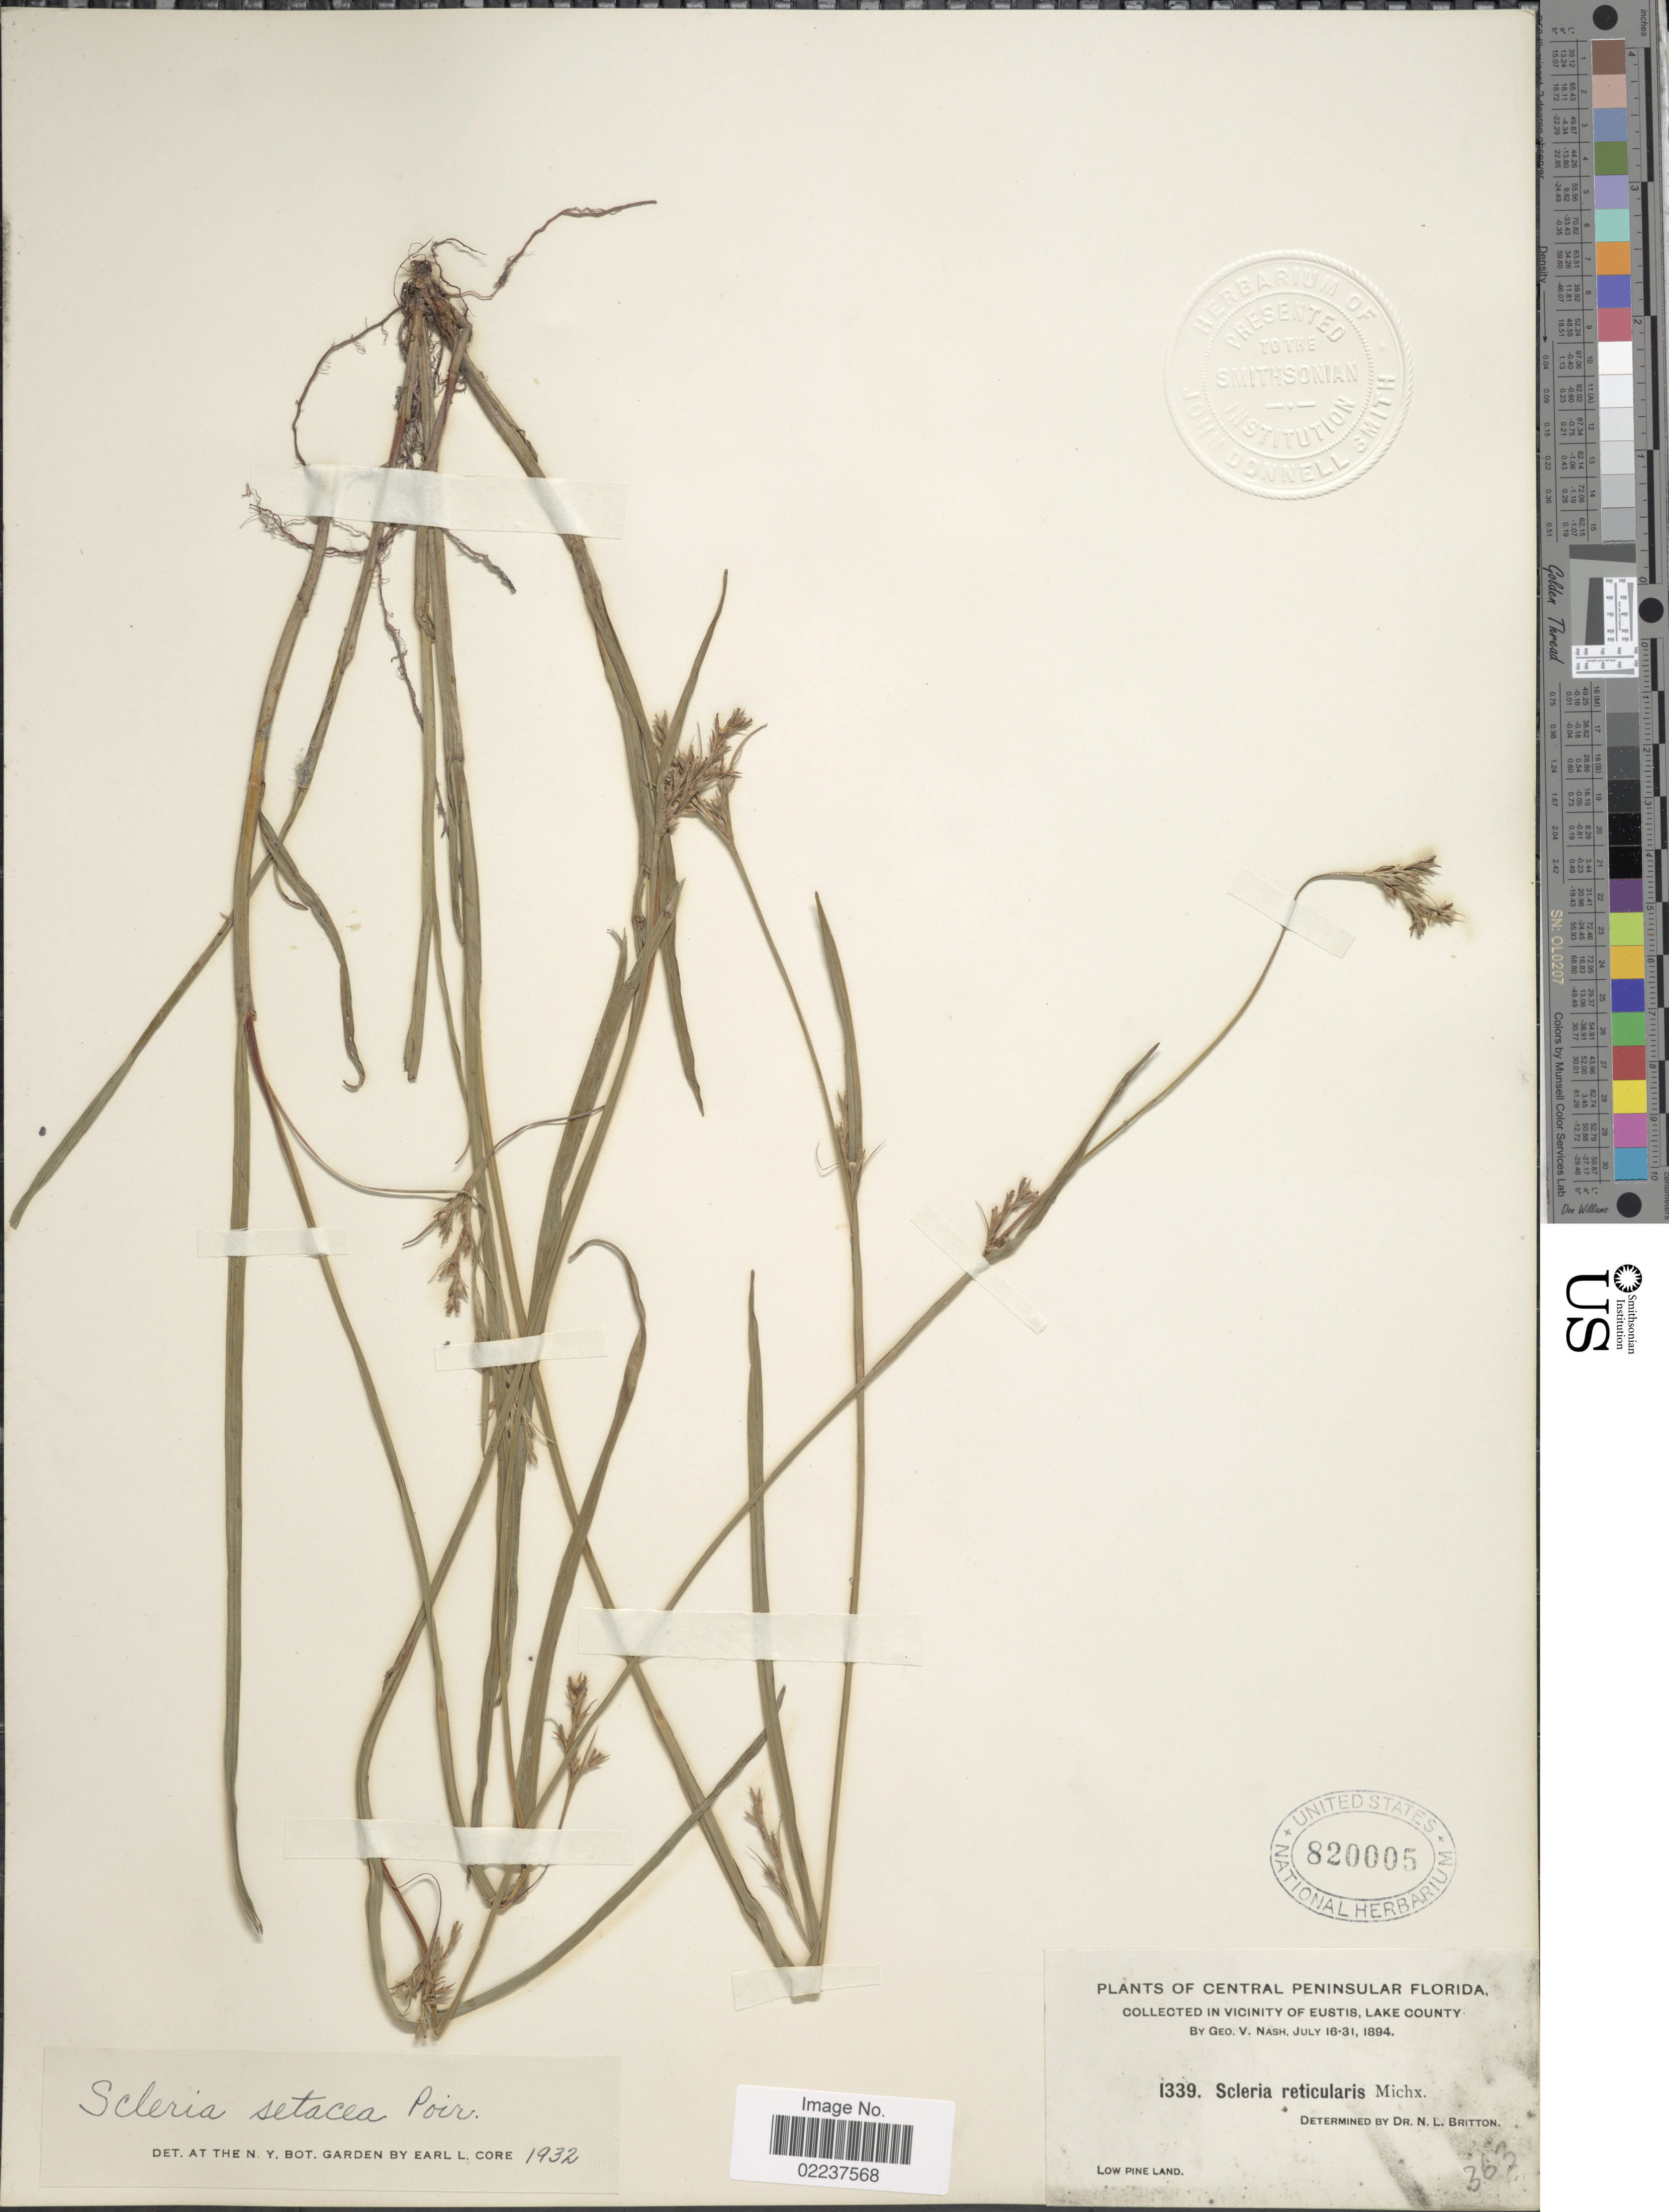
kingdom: Plantae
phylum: Tracheophyta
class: Liliopsida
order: Poales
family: Cyperaceae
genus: Scleria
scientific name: Scleria muehlenbergii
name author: Steud.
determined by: Strong, Mark T., (BOT), Smithsonian Institution - National Museum of Natural History (UNITED STATES)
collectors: G. V. Nash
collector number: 1339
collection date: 1894-07-16/1894-07-31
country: United States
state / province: Florida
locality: Central Peninsula Florida, vicinity of Eustis, Lake County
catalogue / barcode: US 820005